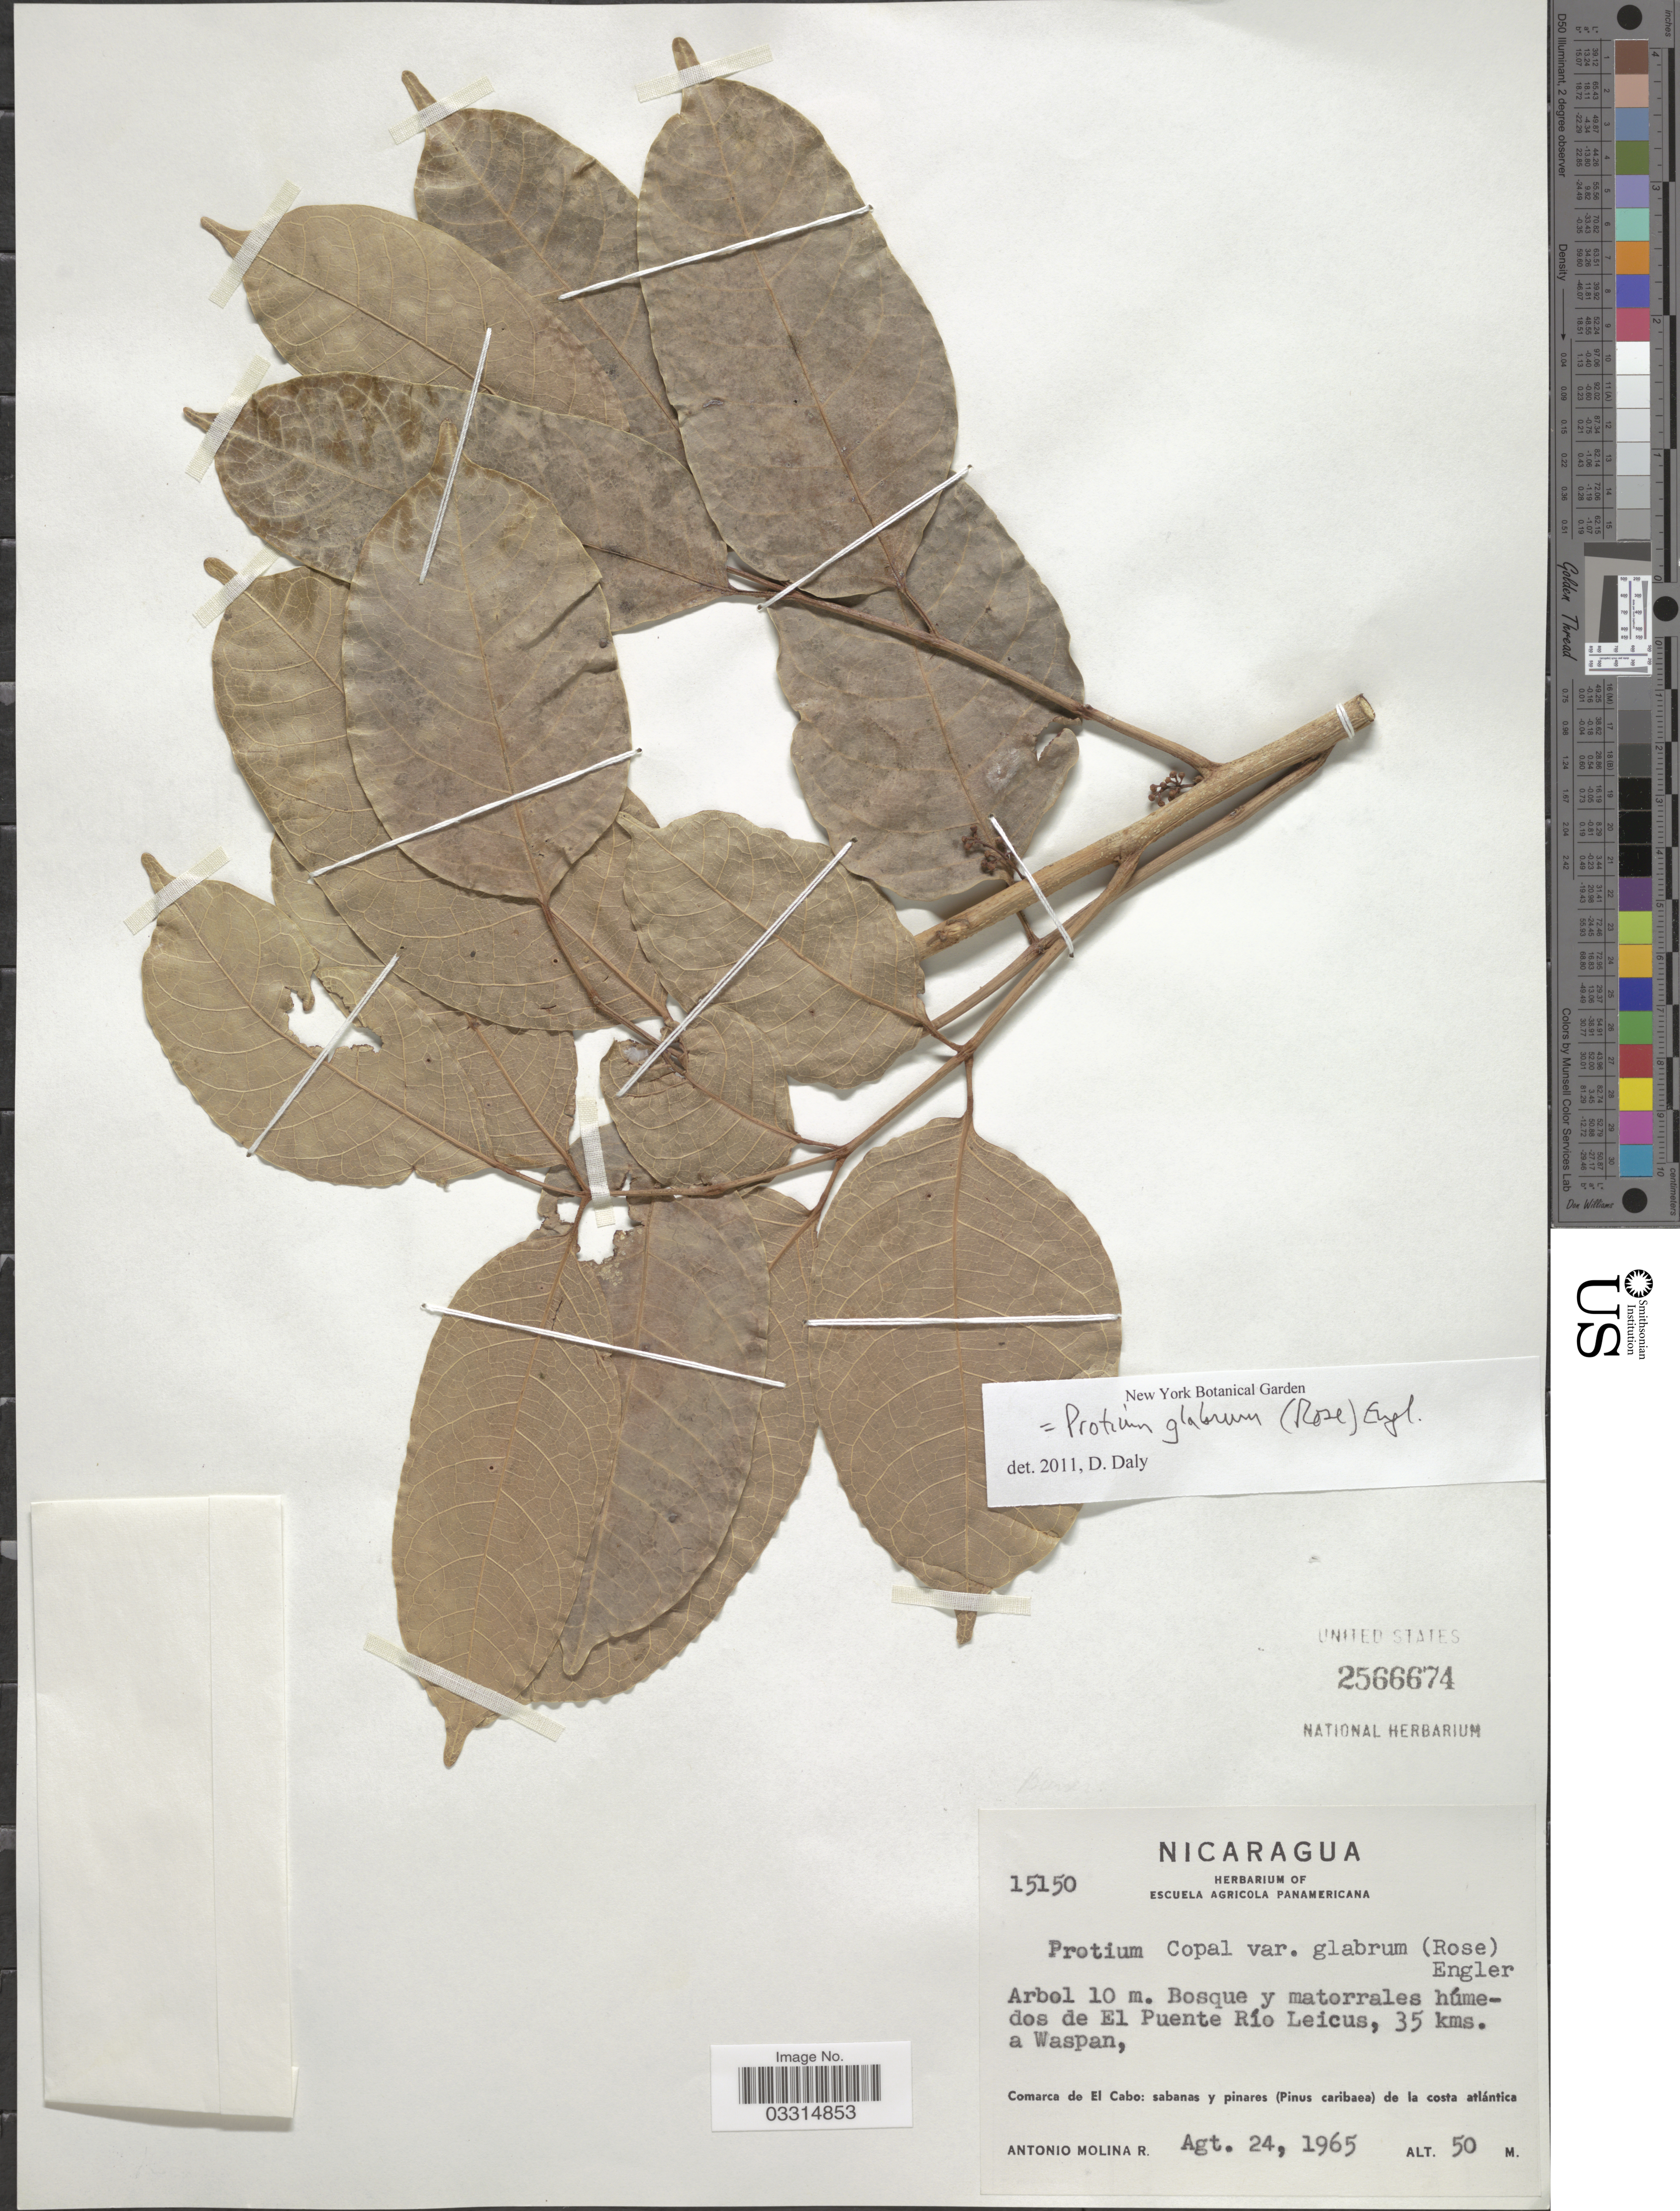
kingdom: Plantae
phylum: Tracheophyta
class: Magnoliopsida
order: Sapindales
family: Burseraceae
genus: Protium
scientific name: Protium glabrum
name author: (Rose) Engl.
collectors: A. Molina R.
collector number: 15150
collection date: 1965-08-24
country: Nicaragua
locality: Bosque y matorrales húmedos de El Puente Río Leicus, 35 kms. a Waspan, Comarca de El Cabo: sabinas y pinares (Pinus caribaea) de la costa atlántica.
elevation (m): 50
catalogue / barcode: US 2566674